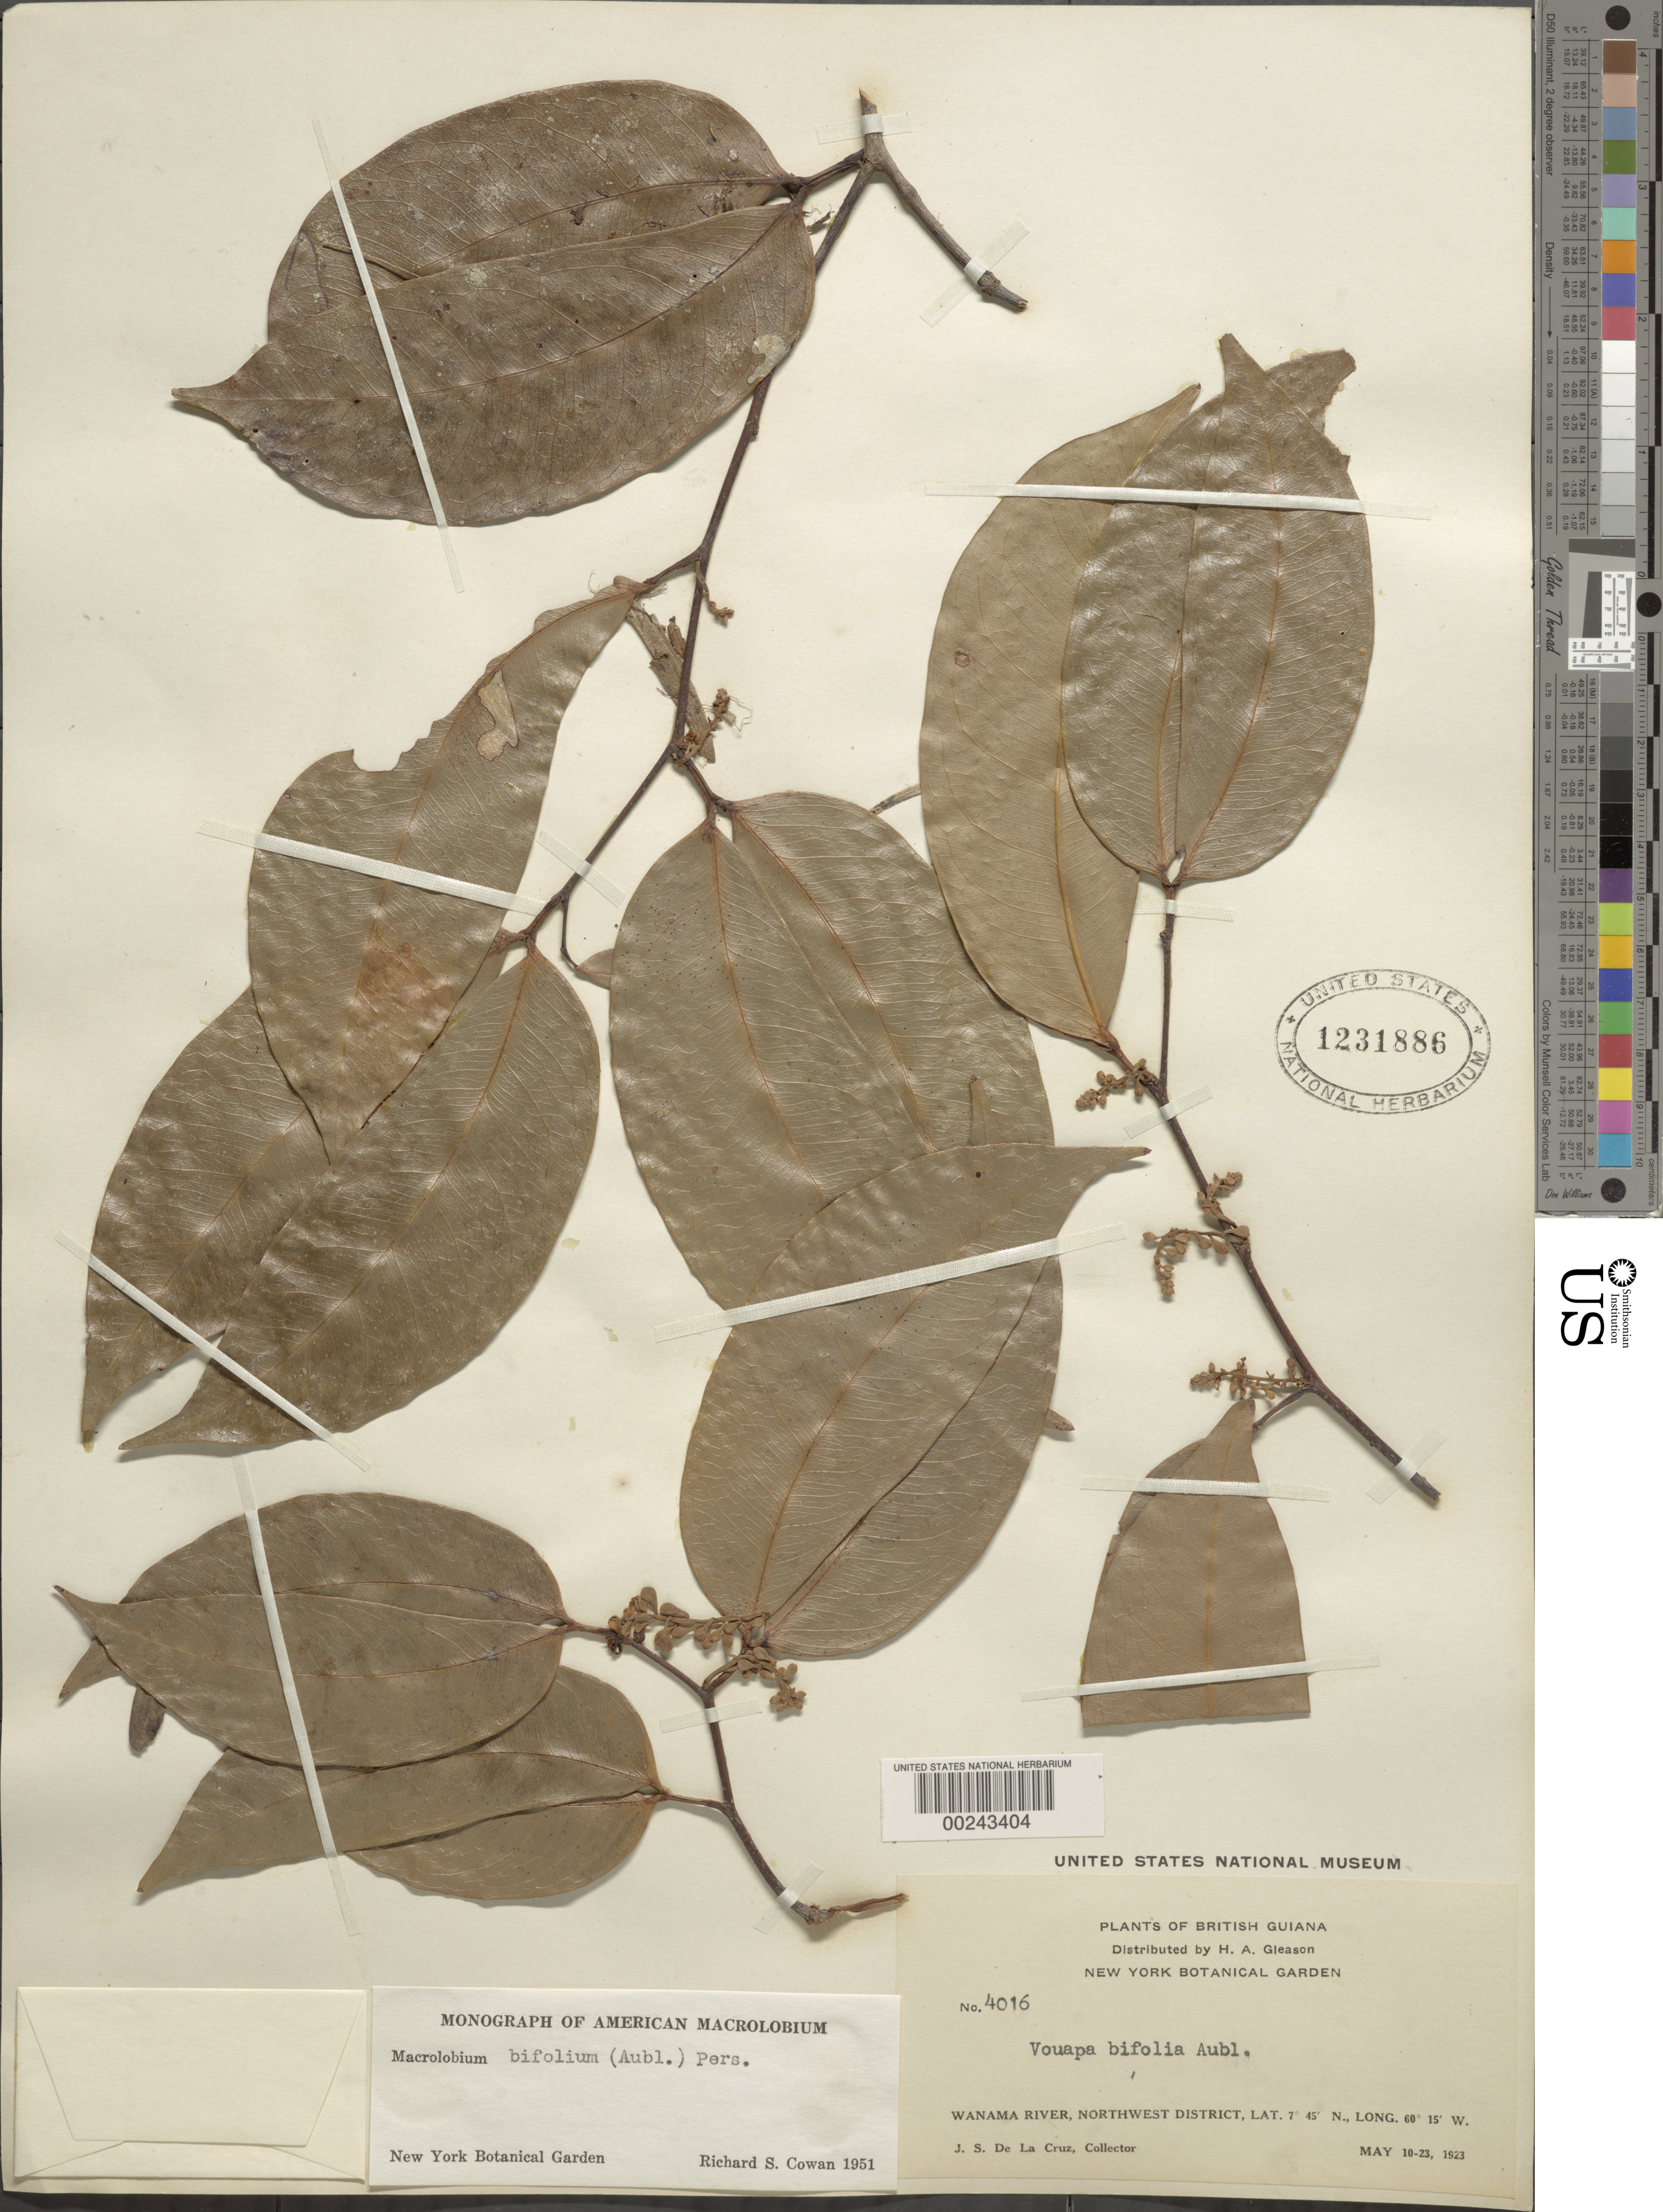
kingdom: Plantae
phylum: Tracheophyta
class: Magnoliopsida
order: Fabales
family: Fabaceae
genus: Macrolobium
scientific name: Macrolobium bifolium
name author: (Aubl.) Pers.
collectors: J. S. de la Cruz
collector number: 4016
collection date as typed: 10 May 1923 to 23 May 1923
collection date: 1923-05-10/1923-05-23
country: Guyana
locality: Wanama river, northwest district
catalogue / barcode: US 1231886